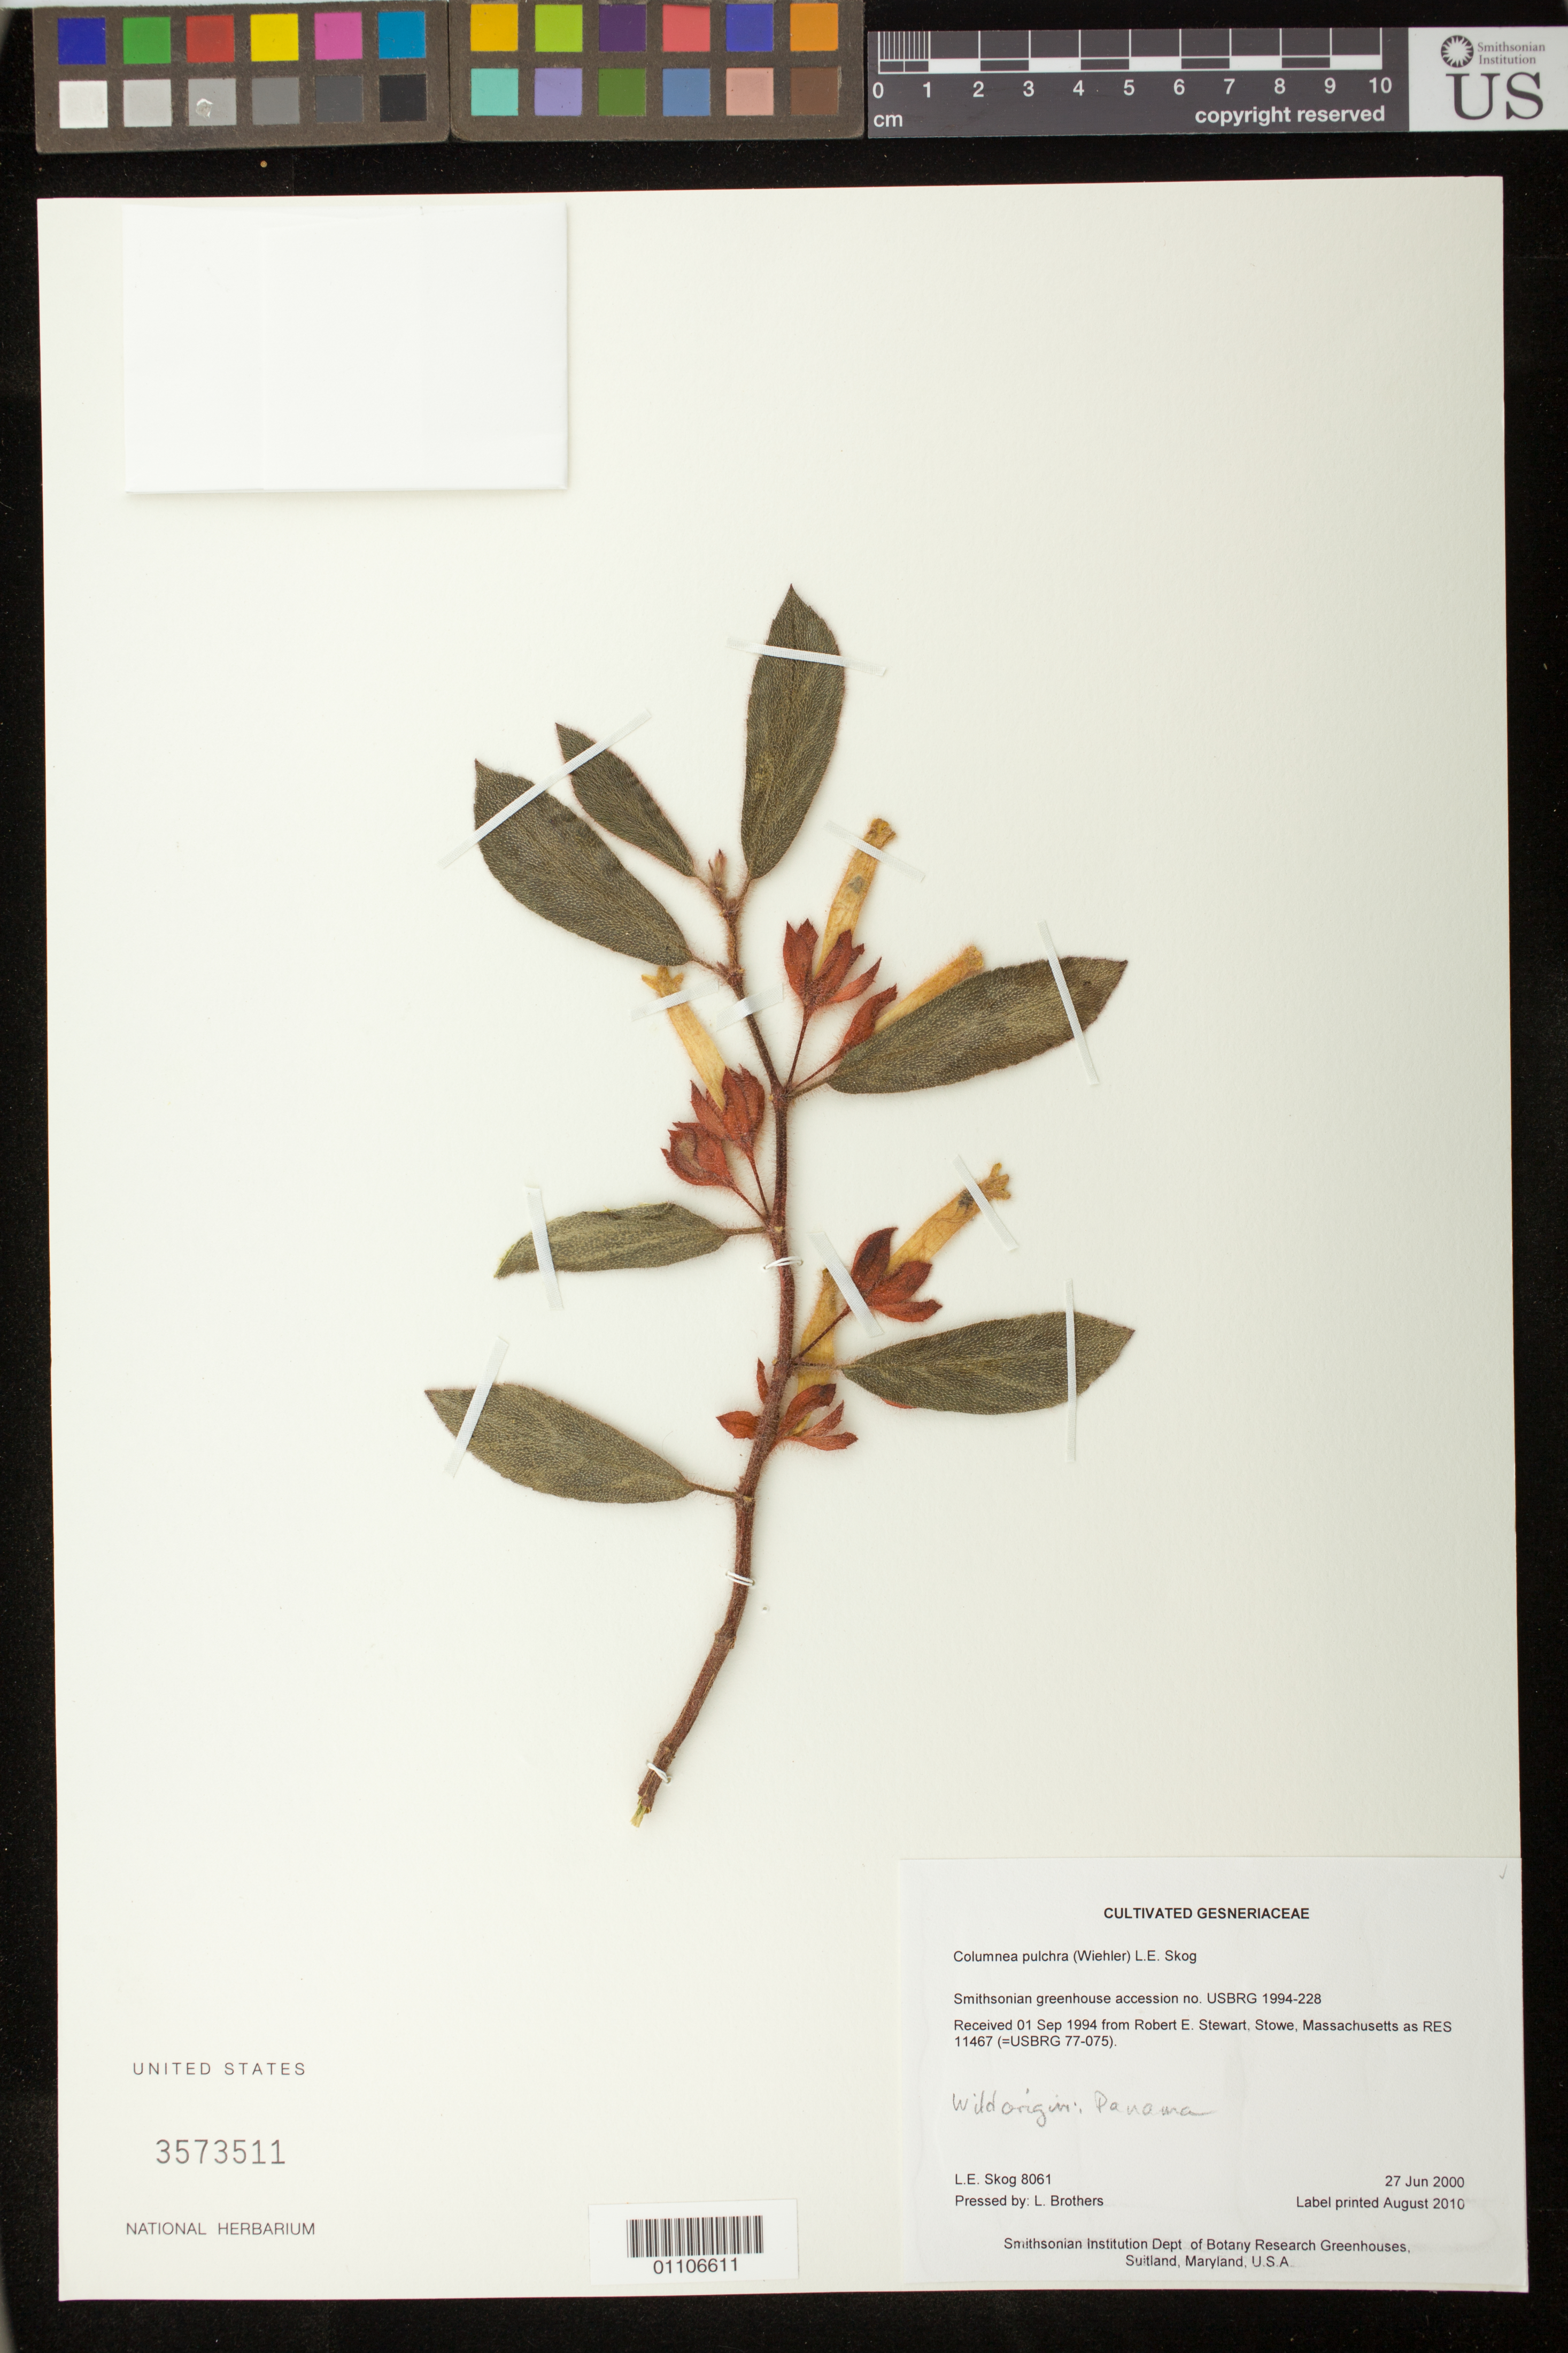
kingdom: Plantae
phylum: Tracheophyta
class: Magnoliopsida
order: Lamiales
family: Gesneriaceae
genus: Columnea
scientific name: Columnea pulchra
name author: (Wiehler) L.E. Skog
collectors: L. E. Skog & L. Brothers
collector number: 8061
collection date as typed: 27 Jun 2000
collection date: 2000-06-27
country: United States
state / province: Maryland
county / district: Prince George's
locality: Smithsonian Institution Dept. of Botany Research Greenhouses, Suitland, Maryland, U.S.A.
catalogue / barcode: US 3573511